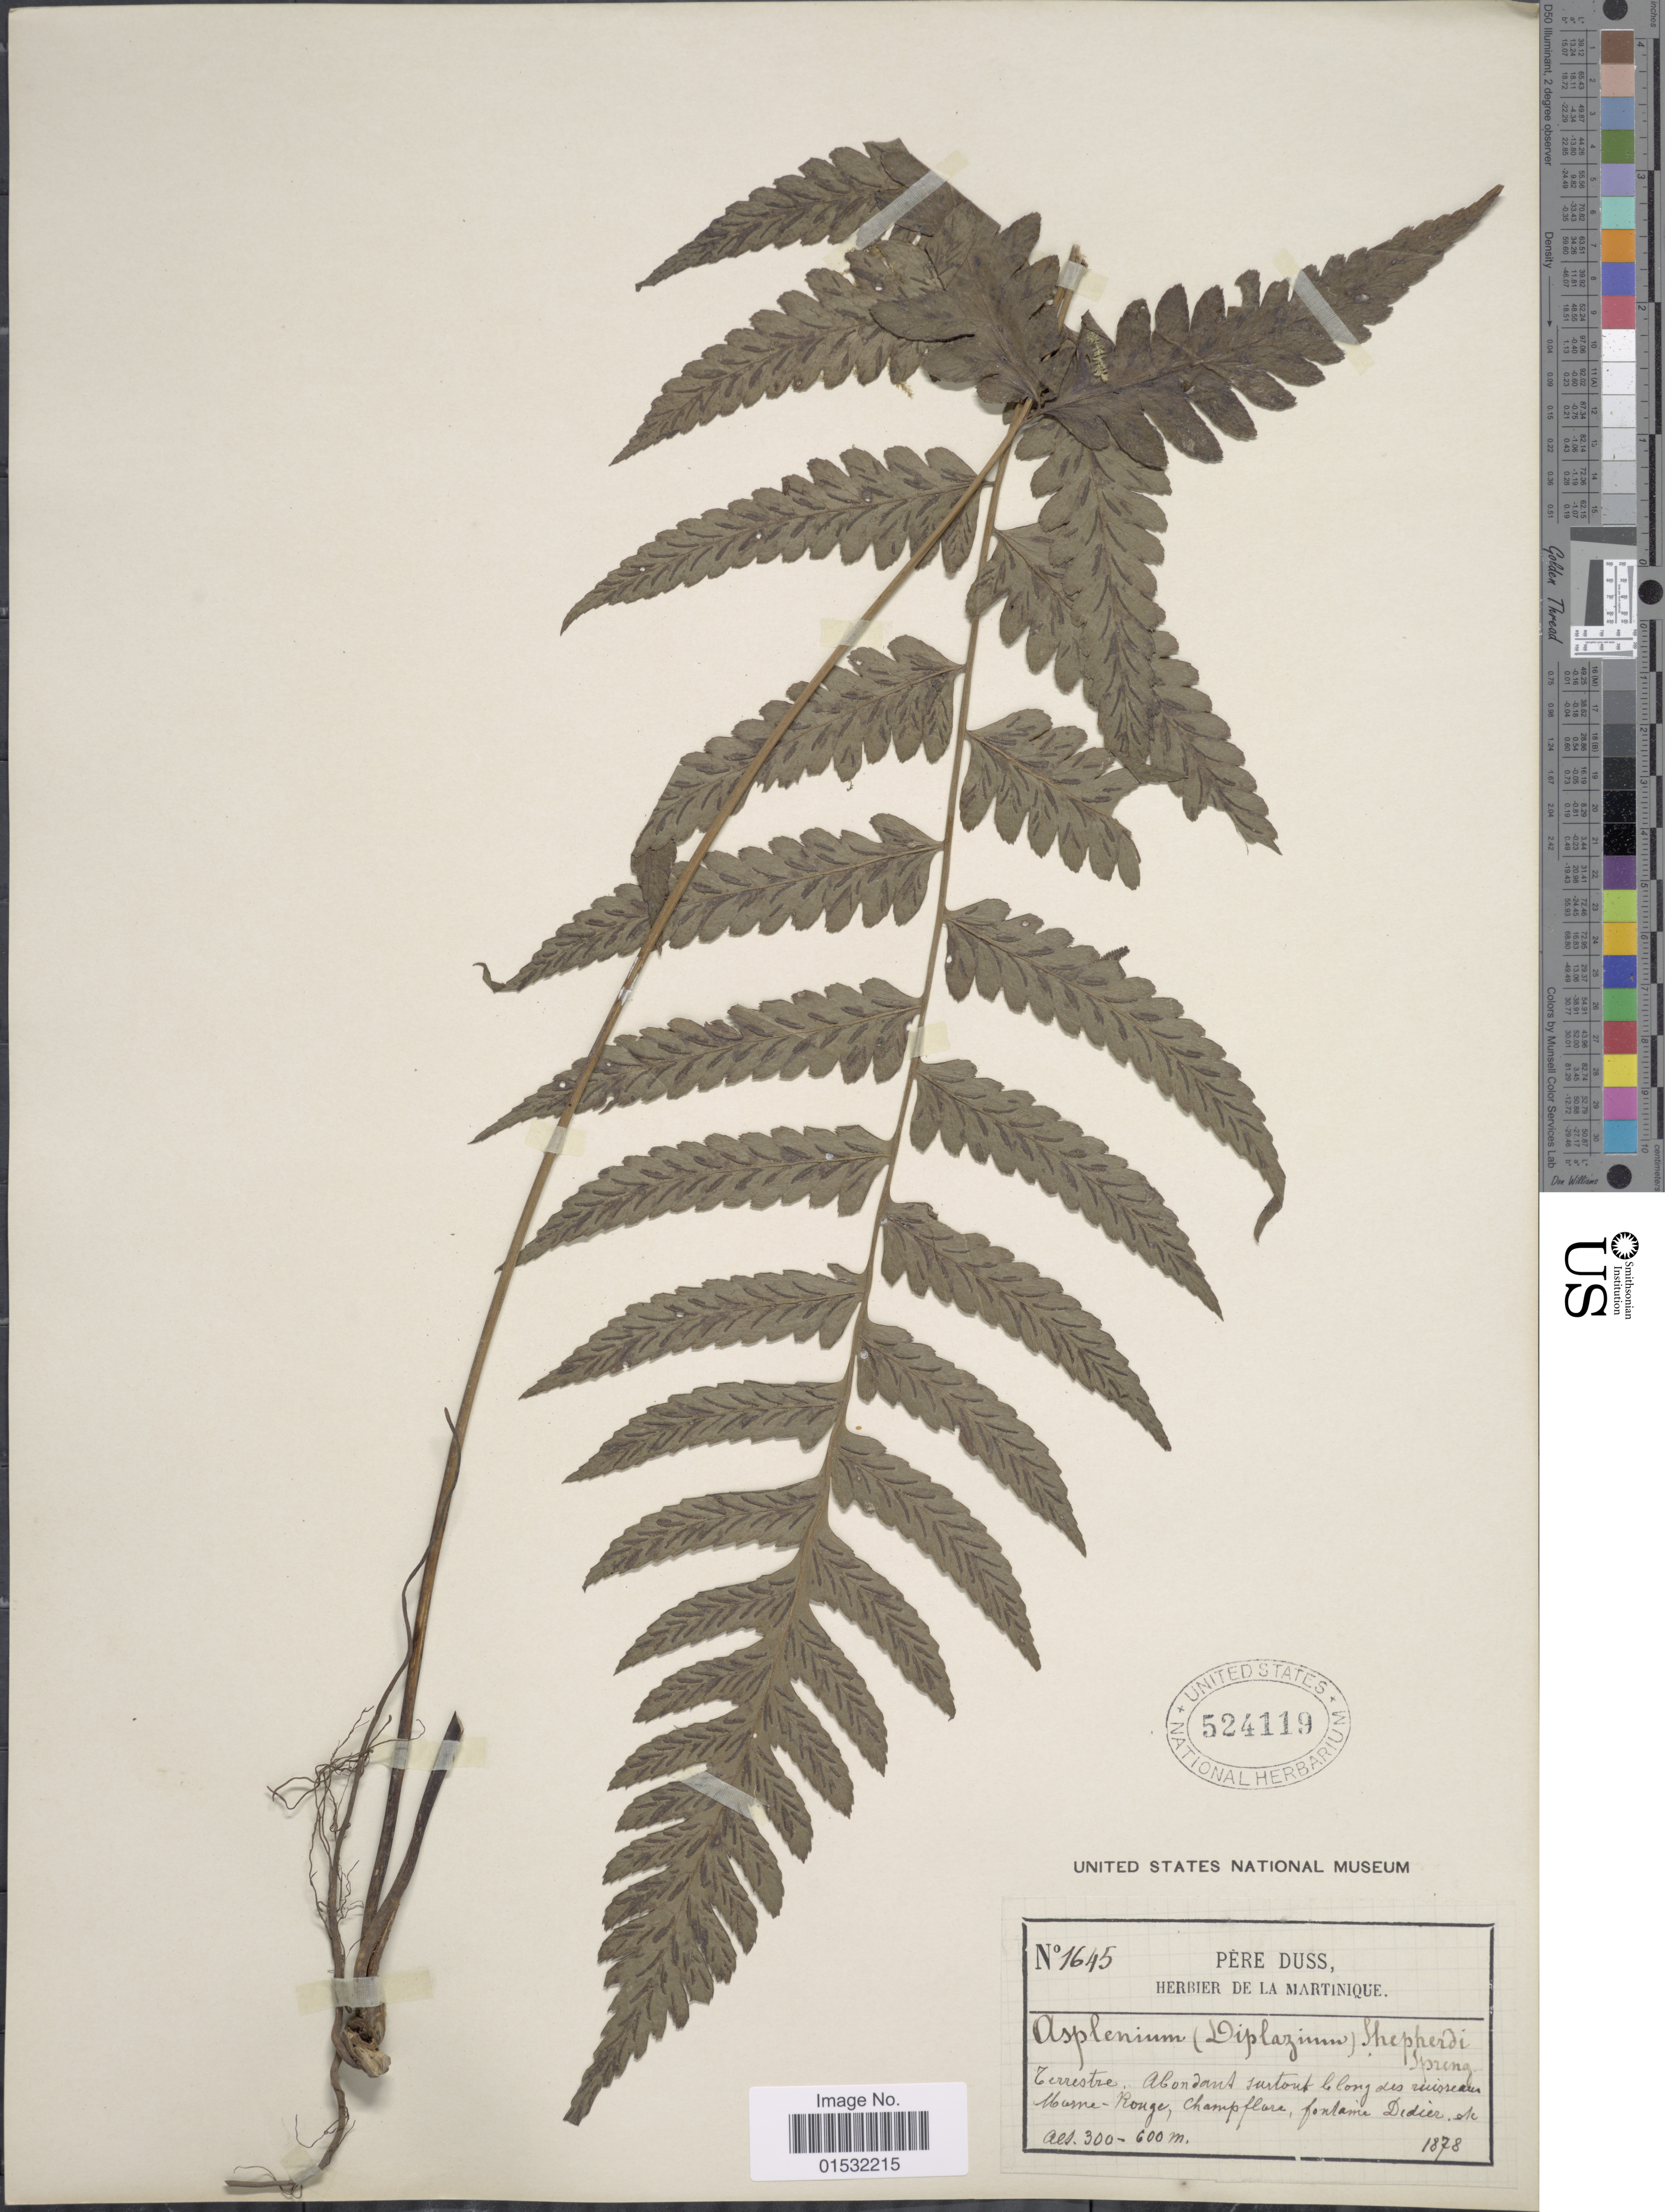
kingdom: Plantae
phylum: Tracheophyta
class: Polypodiopsida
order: Polypodiales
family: Athyriaceae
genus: Diplazium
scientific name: Diplazium cristatum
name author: (Desr.) Alston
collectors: Père Duss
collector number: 1645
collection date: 1878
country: Martinique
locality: Terrestre, Abondant sur touf le long des ruisseau Morne-Rouge, Champflore, Fontaine Didier, etc.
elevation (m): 300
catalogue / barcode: US 524119